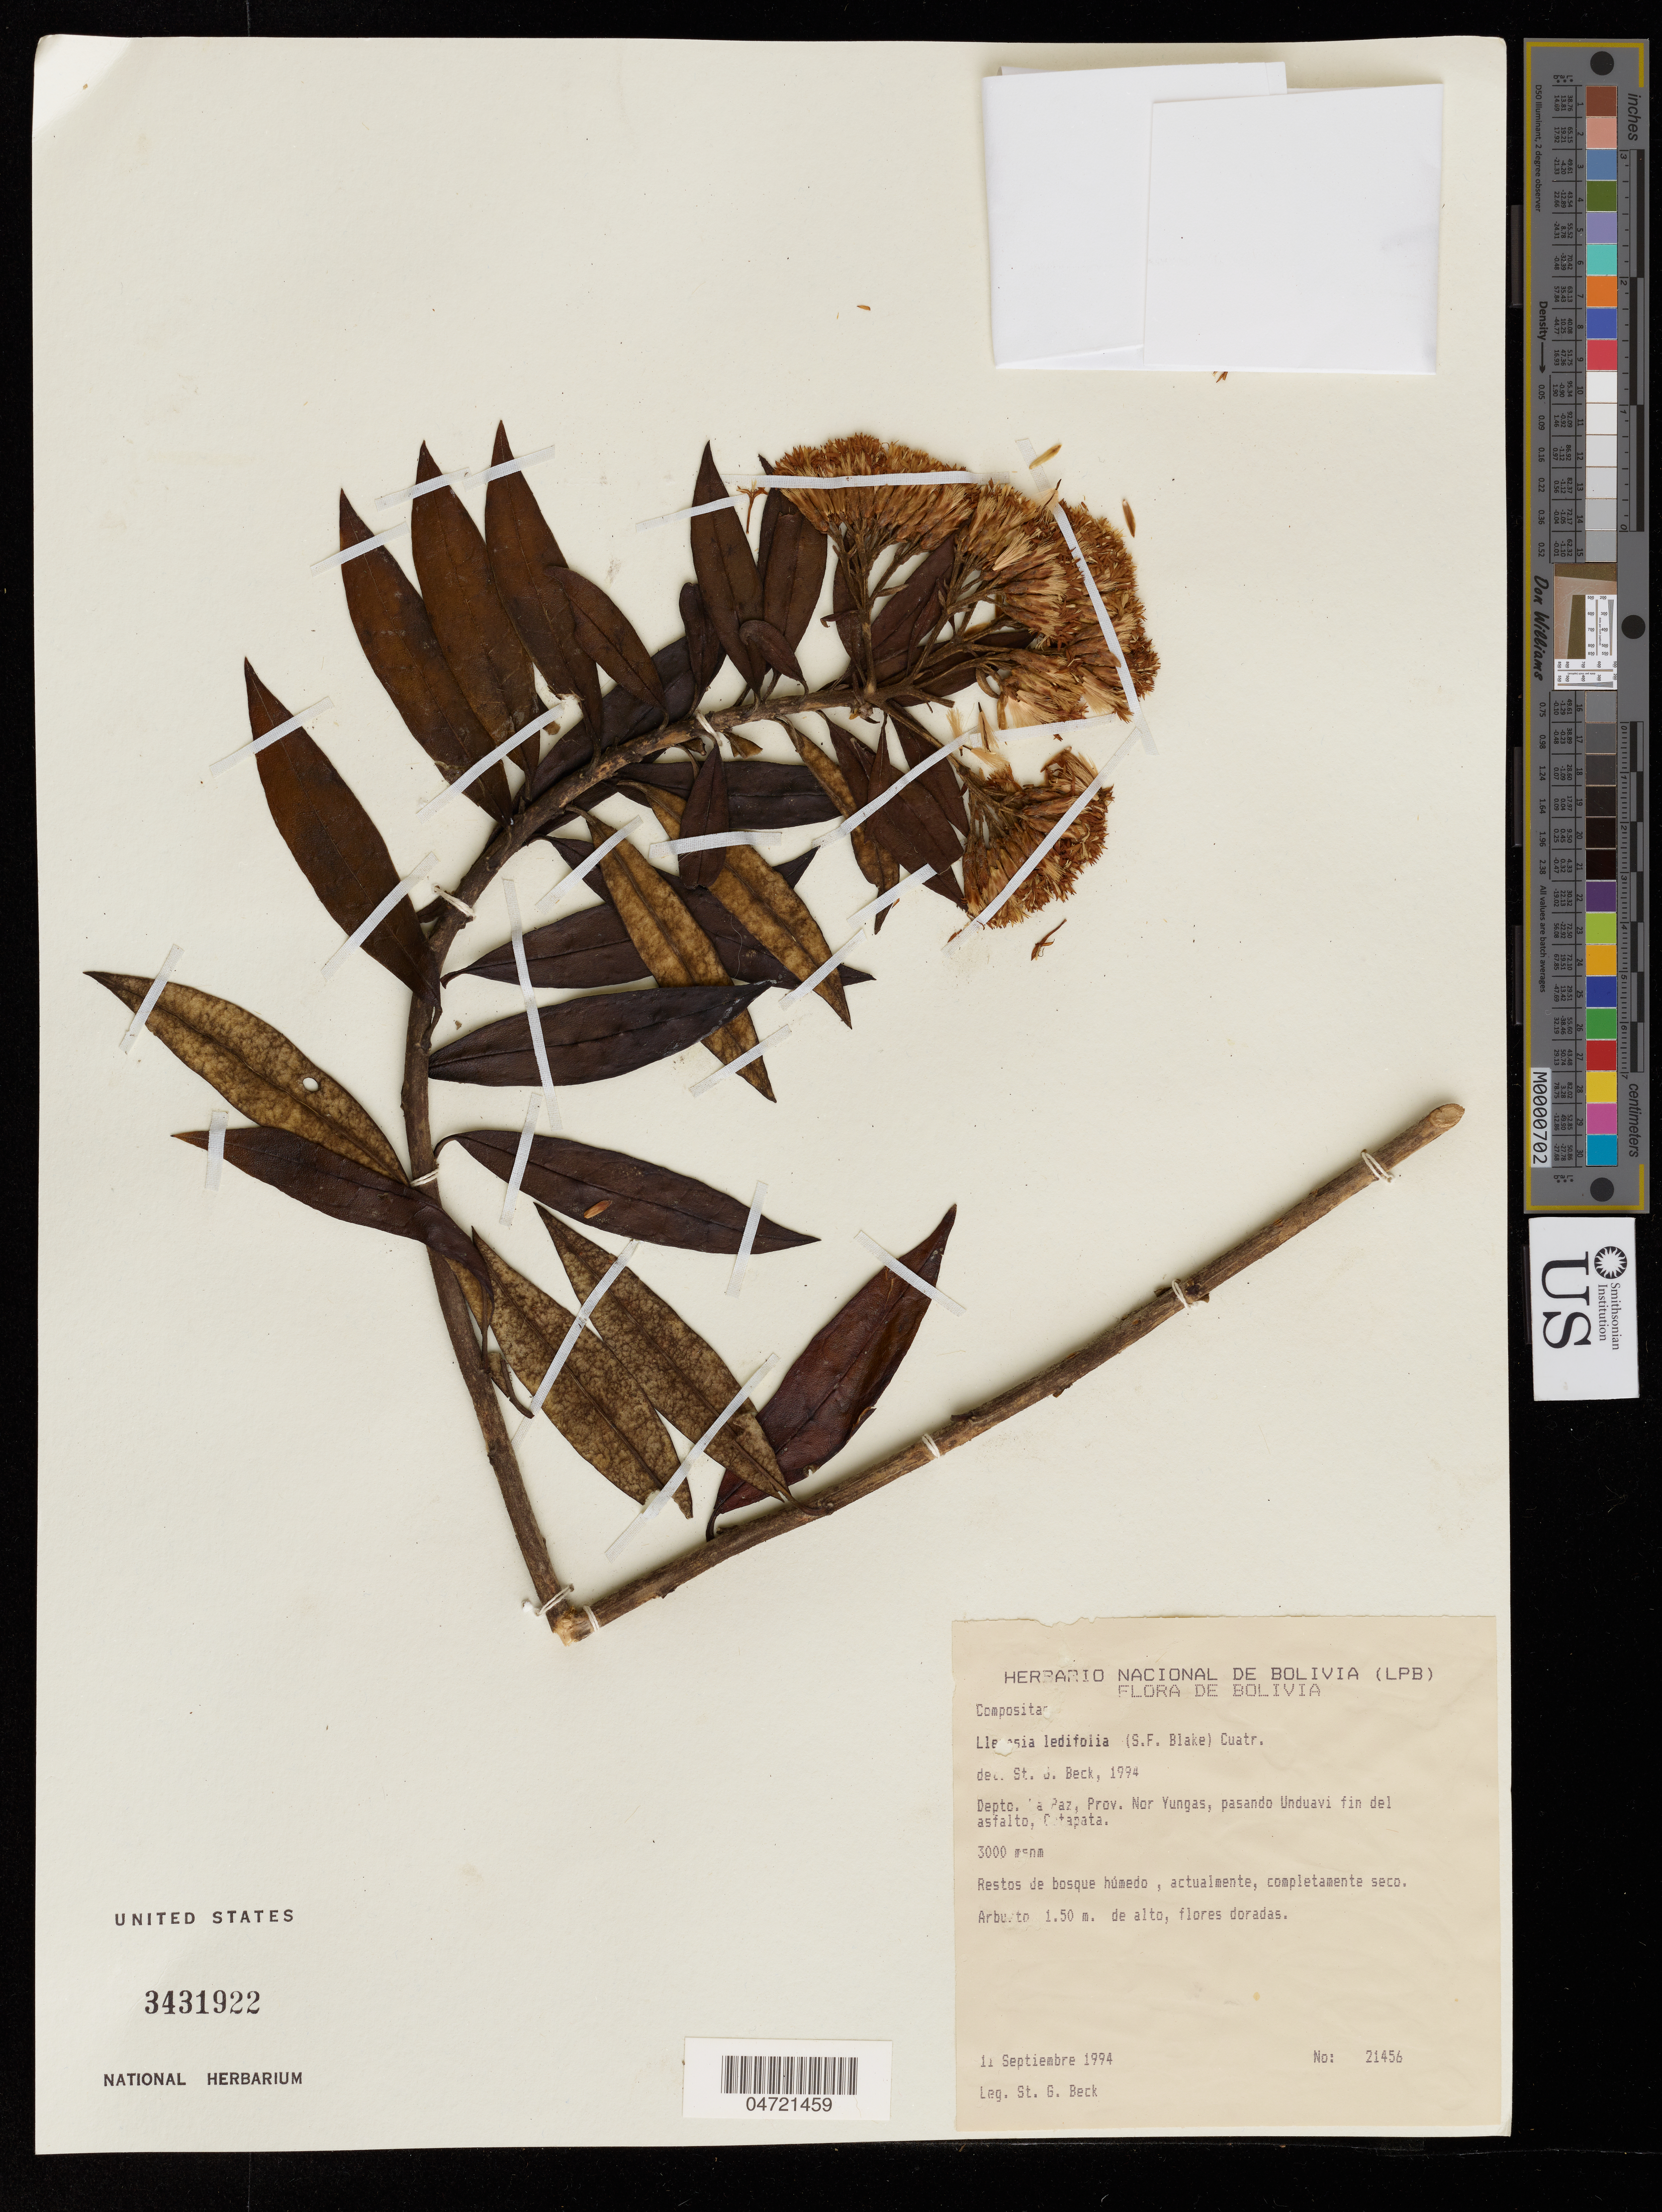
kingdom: Plantae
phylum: Tracheophyta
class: Magnoliopsida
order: Asterales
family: Asteraceae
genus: Llerasia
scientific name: Llerasia ledifolia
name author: (Blake) Cuatrec.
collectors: S. G. Beck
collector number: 21456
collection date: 1994-09-11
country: Bolivia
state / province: La Paz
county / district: Nor Yungas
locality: Pasando Unduavi fin del asfalto, Cotopata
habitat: Restos de bosque humeda, actualmente, completamente seco.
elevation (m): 3000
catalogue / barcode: US 3431922